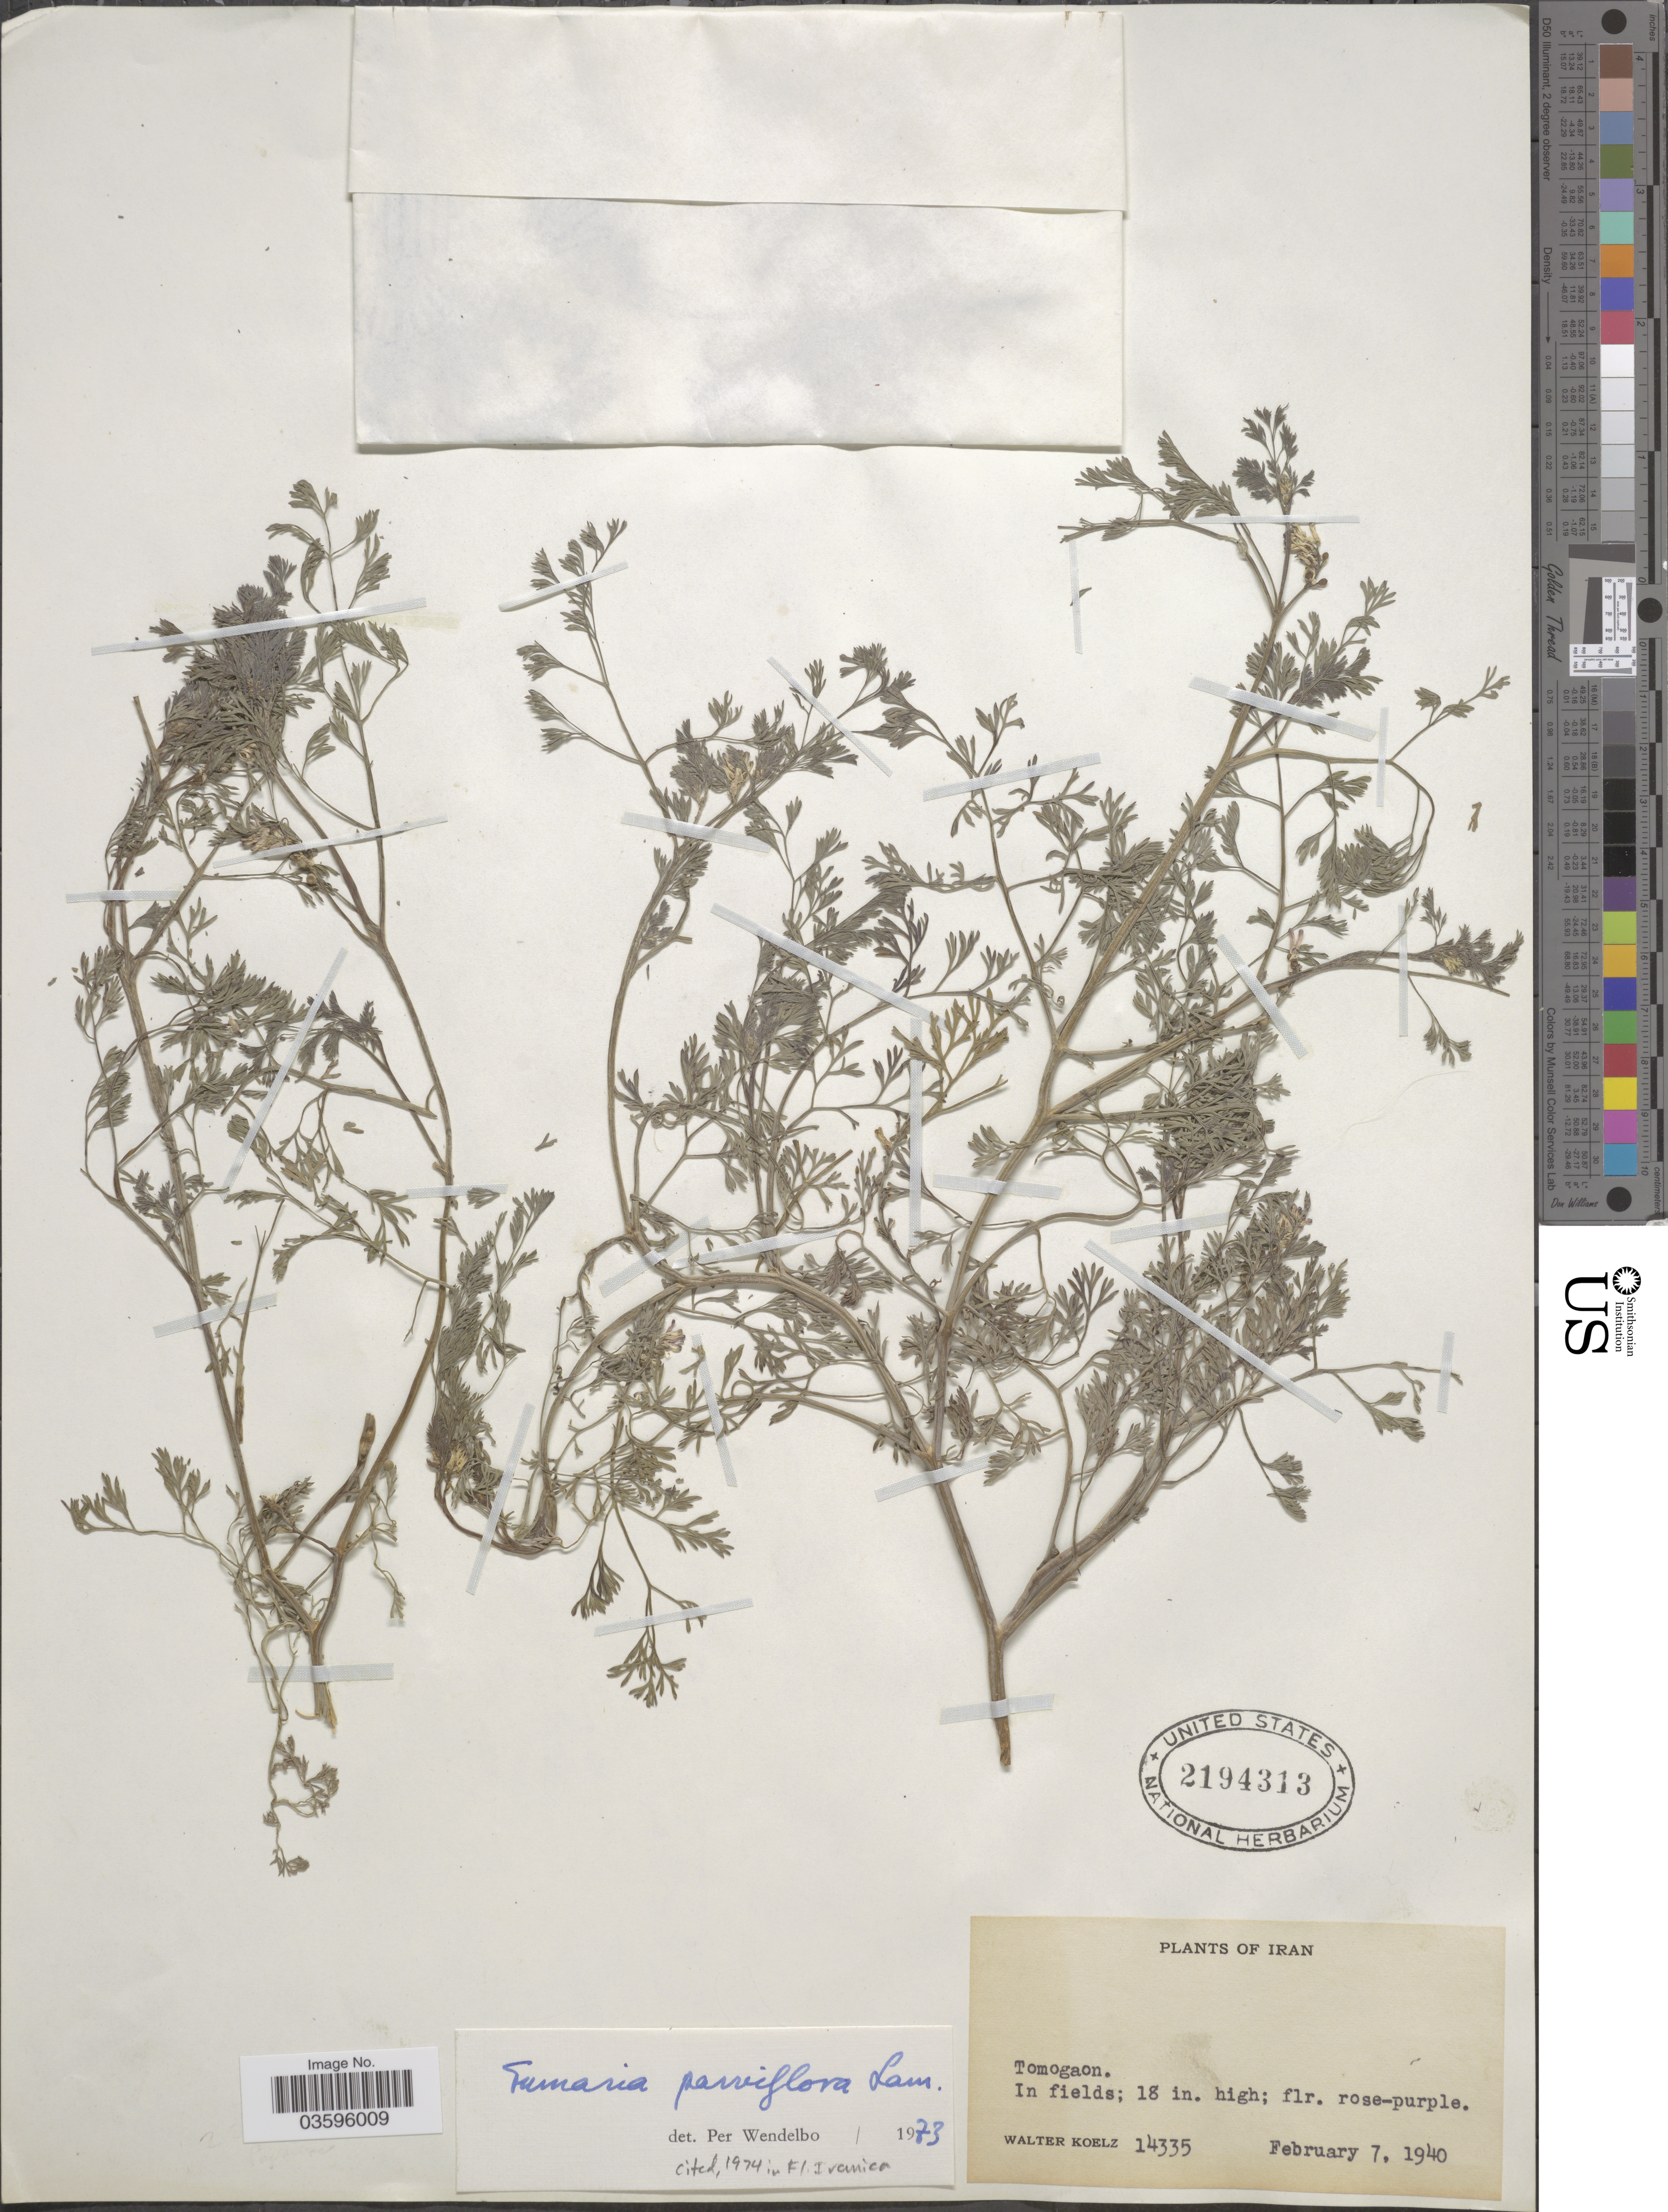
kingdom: Plantae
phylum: Tracheophyta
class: Magnoliopsida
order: Ranunculales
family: Papaveraceae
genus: Fumaria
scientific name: Fumaria parviflora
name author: Lam.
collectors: W. N. Koelz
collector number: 14335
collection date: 1940-02-07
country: Iran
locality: Tomogaon. In fields.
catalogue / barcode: US 2194313